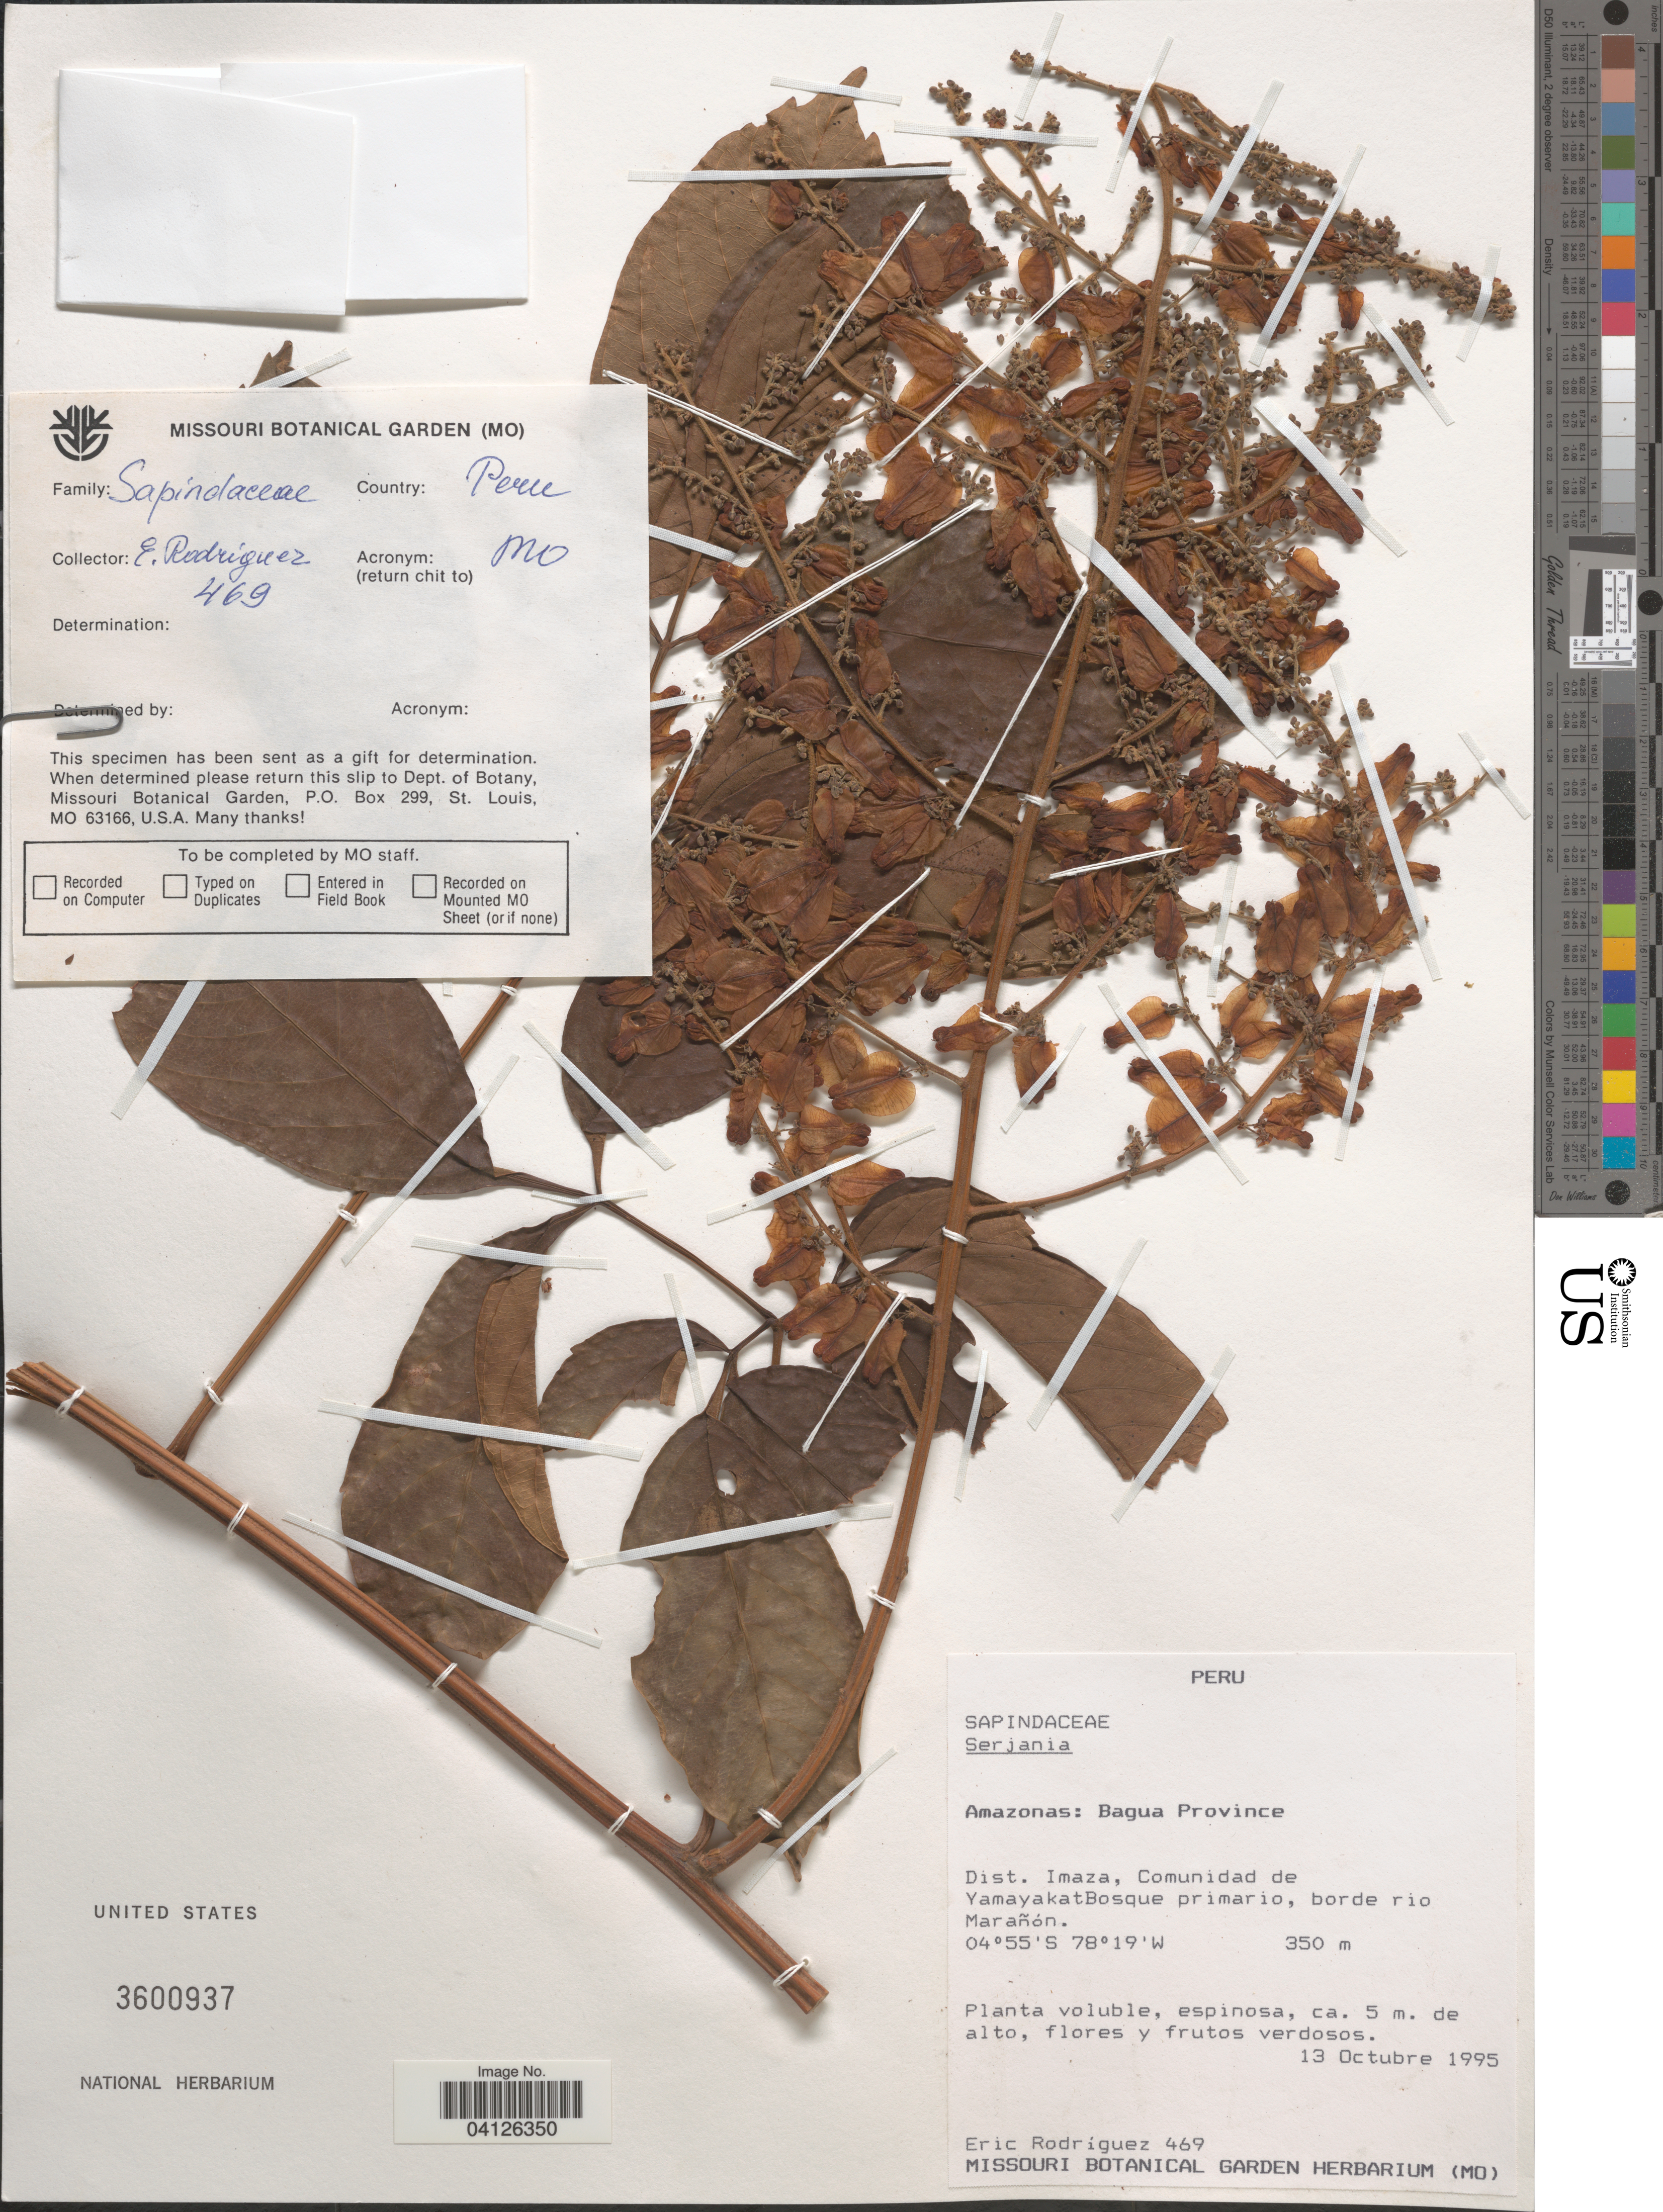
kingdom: Plantae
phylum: Tracheophyta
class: Magnoliopsida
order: Sapindales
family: Sapindaceae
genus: Serjania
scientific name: Serjania rubicaulis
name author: Benth. ex Radlk.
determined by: Acevedo-Rodriguez, P., (US), Smithsonian Institution - National Museum of Natural History (UNITED STATES)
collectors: E. Rodriquez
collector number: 469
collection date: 1995-10-13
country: Peru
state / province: Amazonas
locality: Bagua Province. Dist. Imaza, Comunidad de Yamayakat Bosque primario, borde rio Marañón.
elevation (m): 350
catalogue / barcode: US 3600937